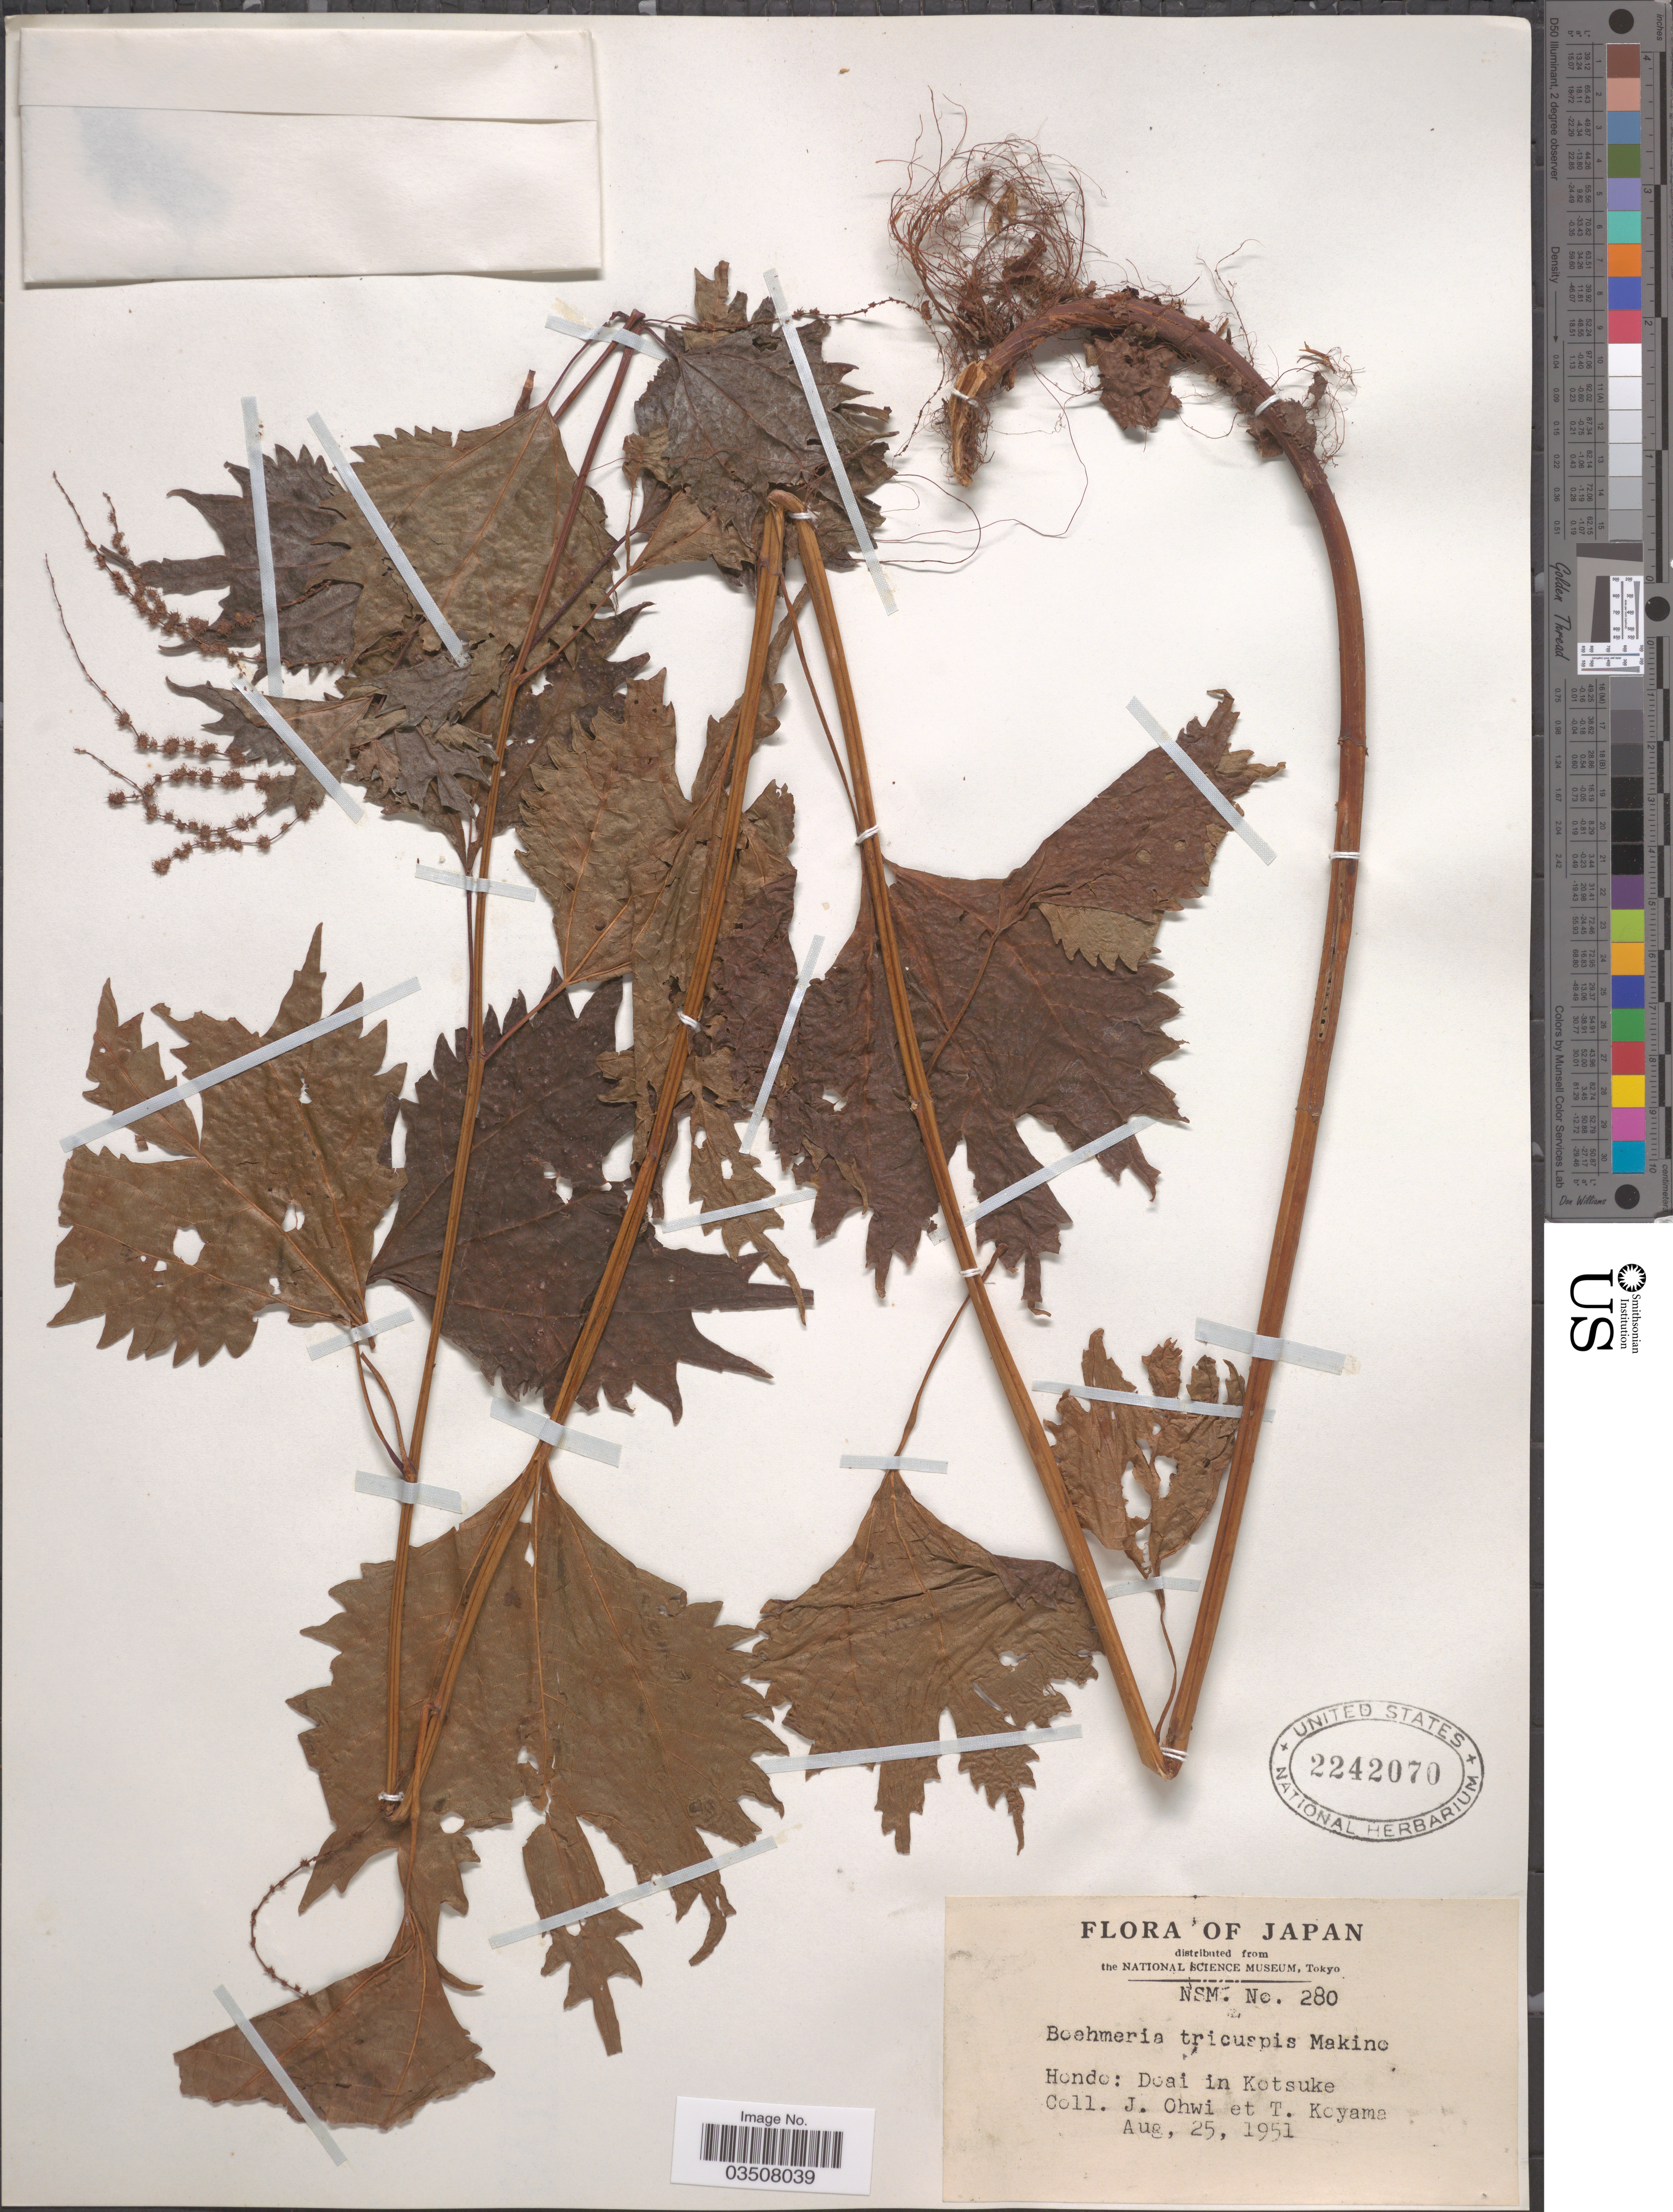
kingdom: Plantae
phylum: Tracheophyta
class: Magnoliopsida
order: Rosales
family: Urticaceae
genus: Boehmeria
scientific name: Boehmeria tricuspis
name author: (Hance) Makino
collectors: J. Ohwi & T. Koyama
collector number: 280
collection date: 1951-08-25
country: Japan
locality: Hondo: Doai in Kotsuke.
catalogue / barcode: US 2242070